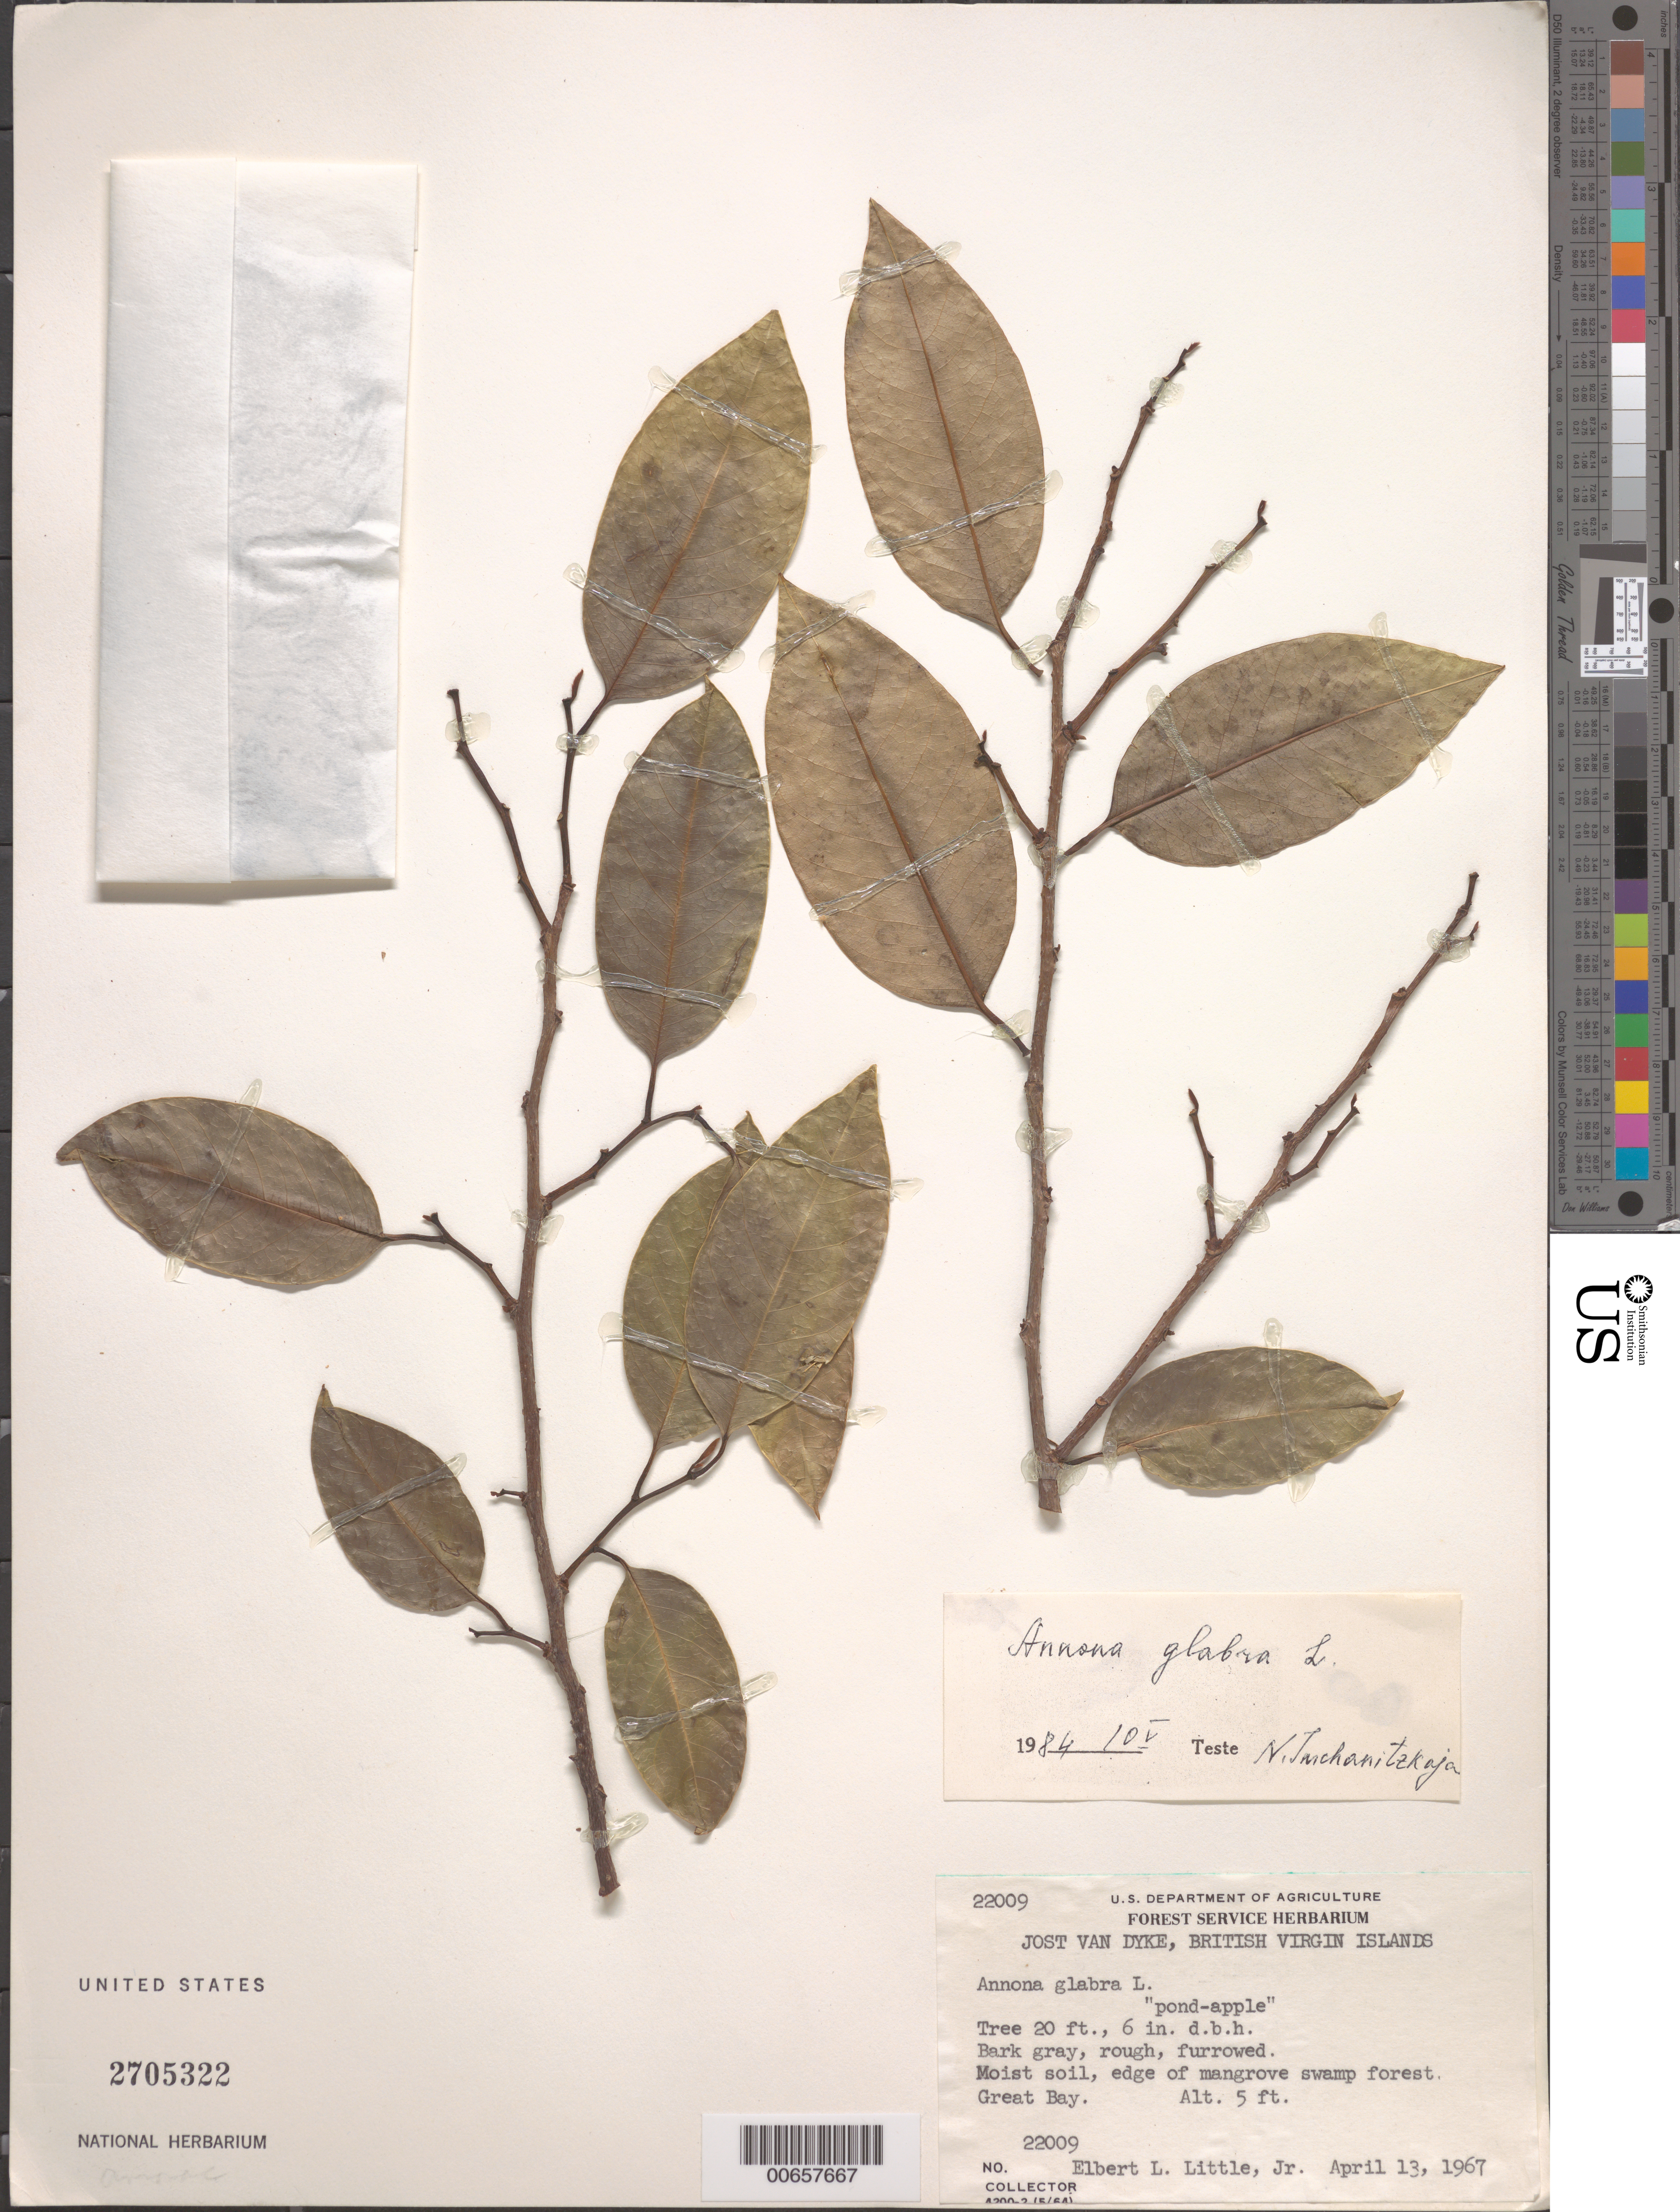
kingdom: Plantae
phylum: Tracheophyta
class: Magnoliopsida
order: Magnoliales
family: Annonaceae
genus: Annona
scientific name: Annona glabra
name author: L.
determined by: McChanitzkaja, N.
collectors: E. L. Little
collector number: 22009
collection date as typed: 13 Apr 1967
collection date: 1967-04-13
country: British Virgin Islands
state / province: Jost Van Dyke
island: Jost Van Dyke Island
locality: Great Bay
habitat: Moist soil, edge of mangrove swamp forest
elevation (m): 2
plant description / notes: Common name: Pond-apple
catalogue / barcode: US 2705322